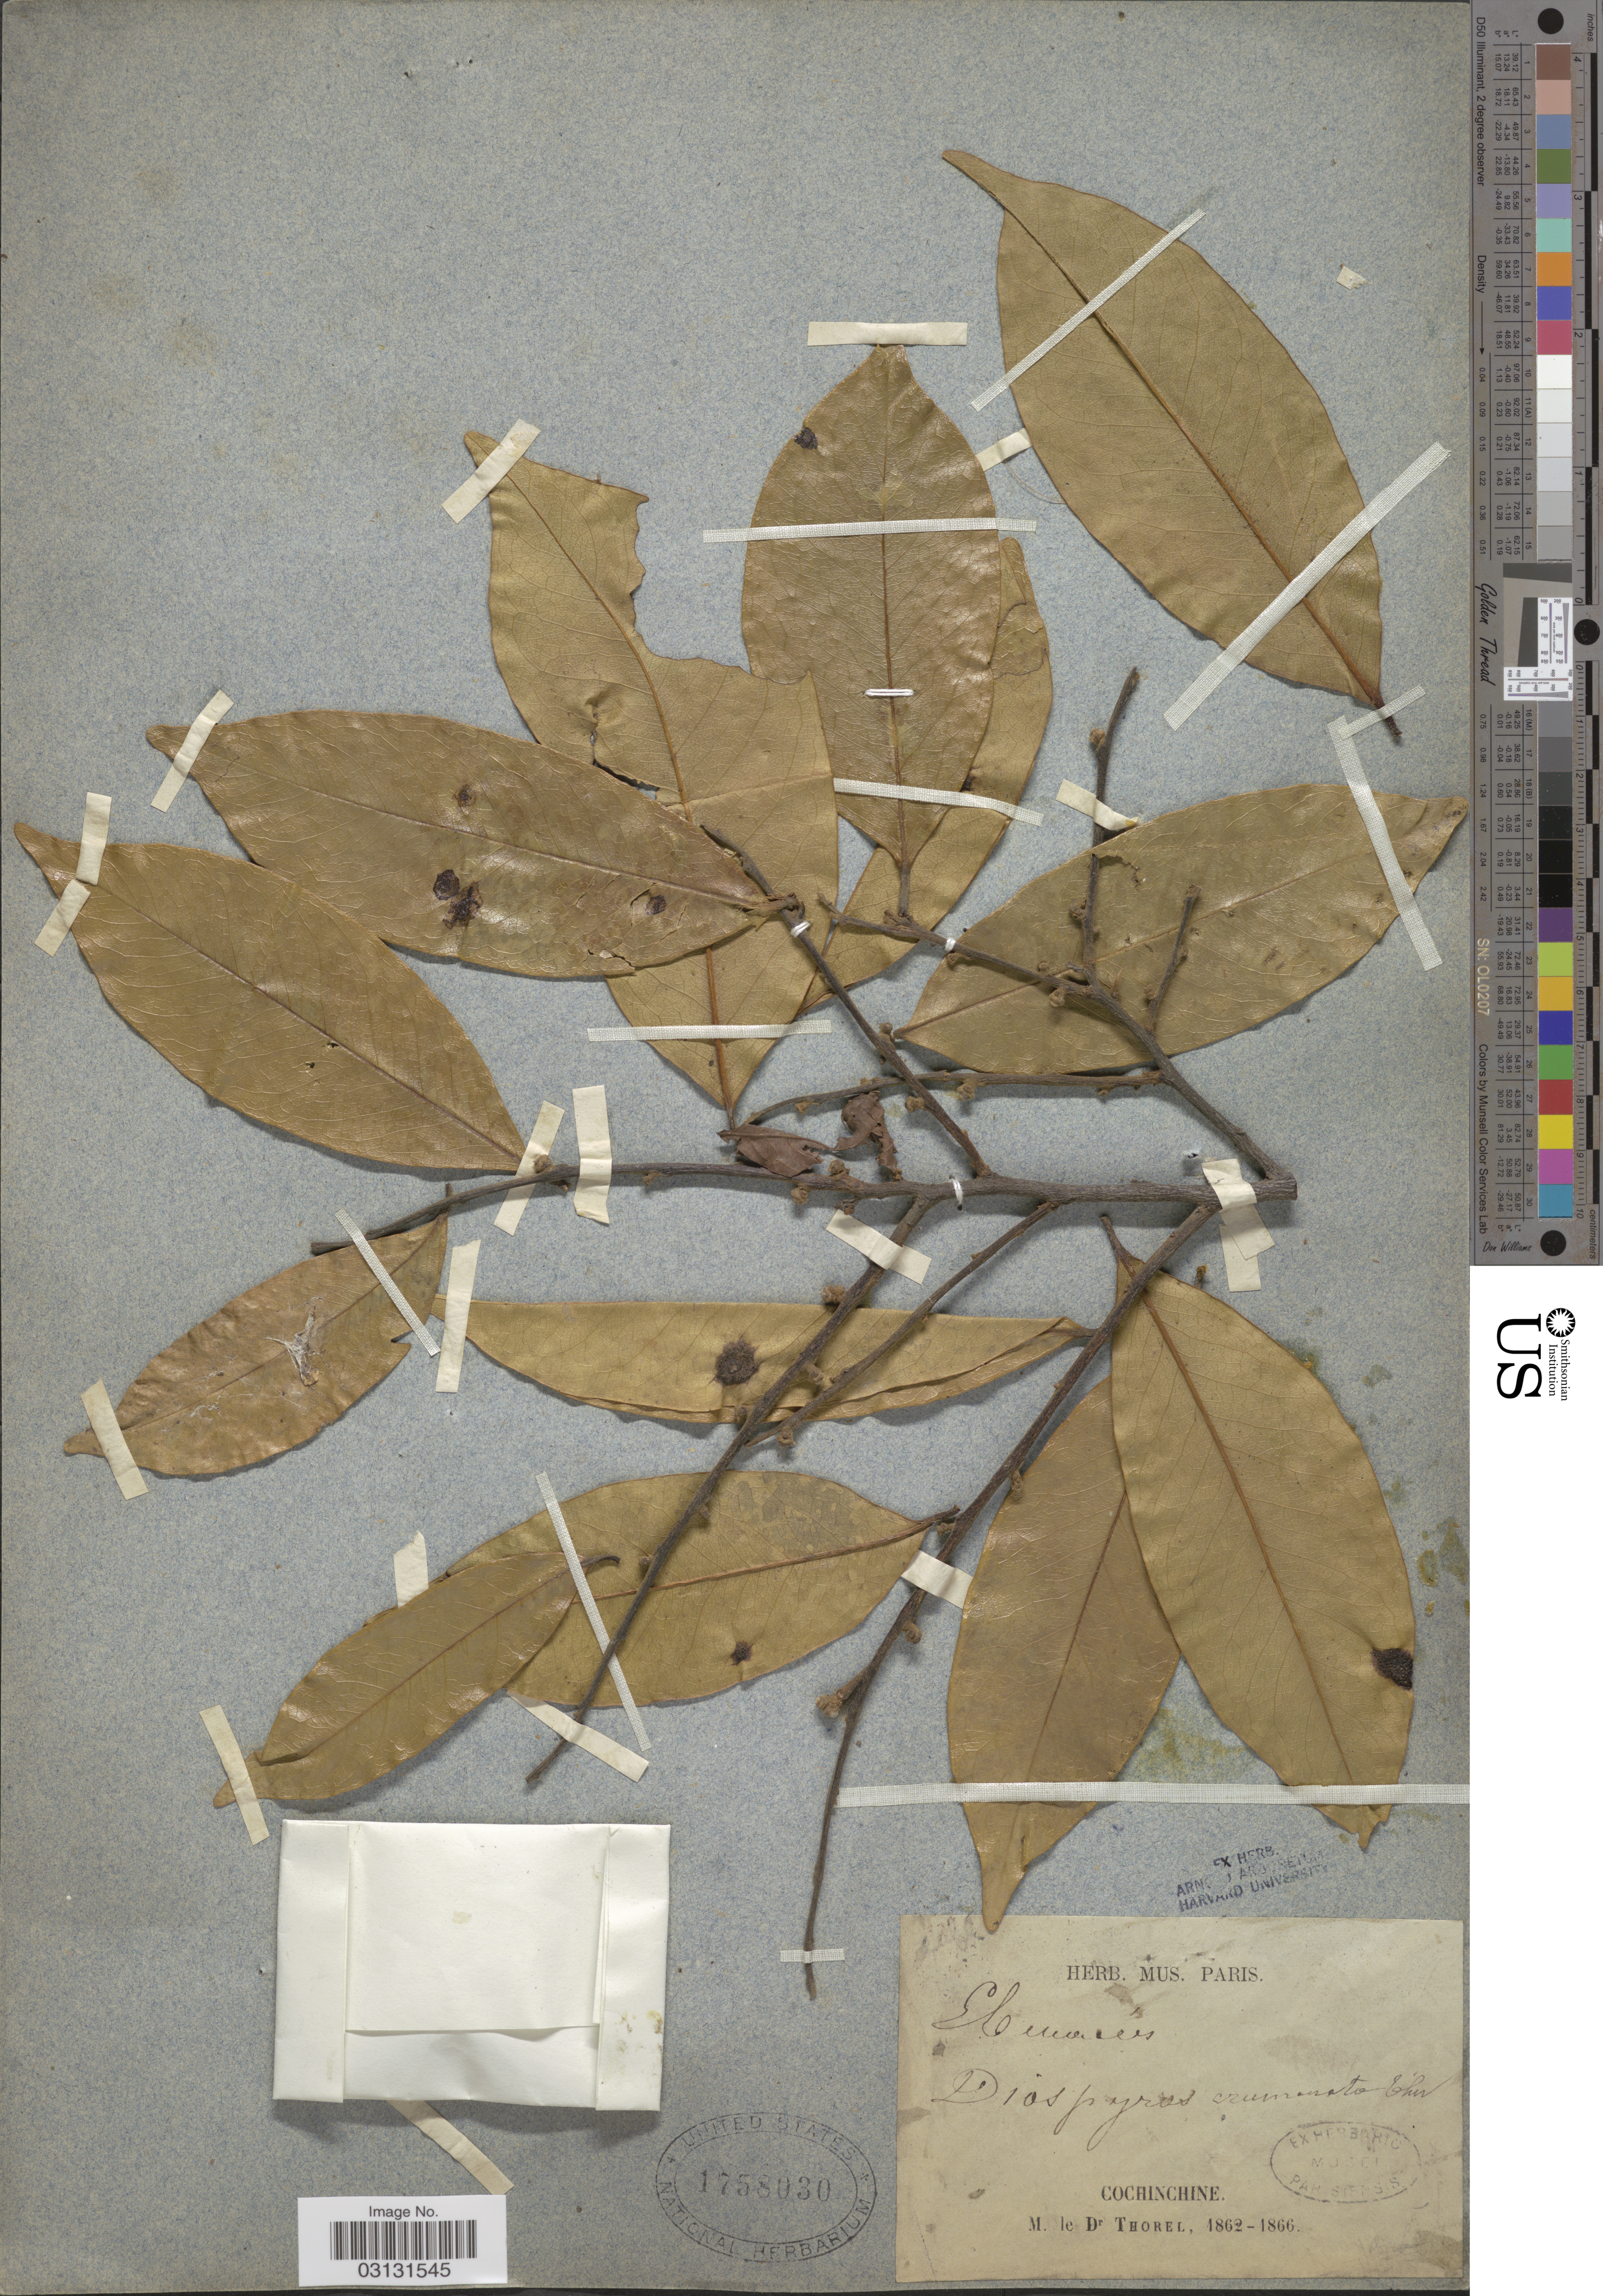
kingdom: Plantae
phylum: Tracheophyta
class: Magnoliopsida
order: Ericales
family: Ebenaceae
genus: Diospyros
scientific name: Diospyros crumenata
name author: Thwaites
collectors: Thorel, M. "M. [=Monsieur] Thorel" DO NOT USE (error for C. Thorel)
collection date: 1862/1866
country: Vietnam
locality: Cochinchine.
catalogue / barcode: US 1758030